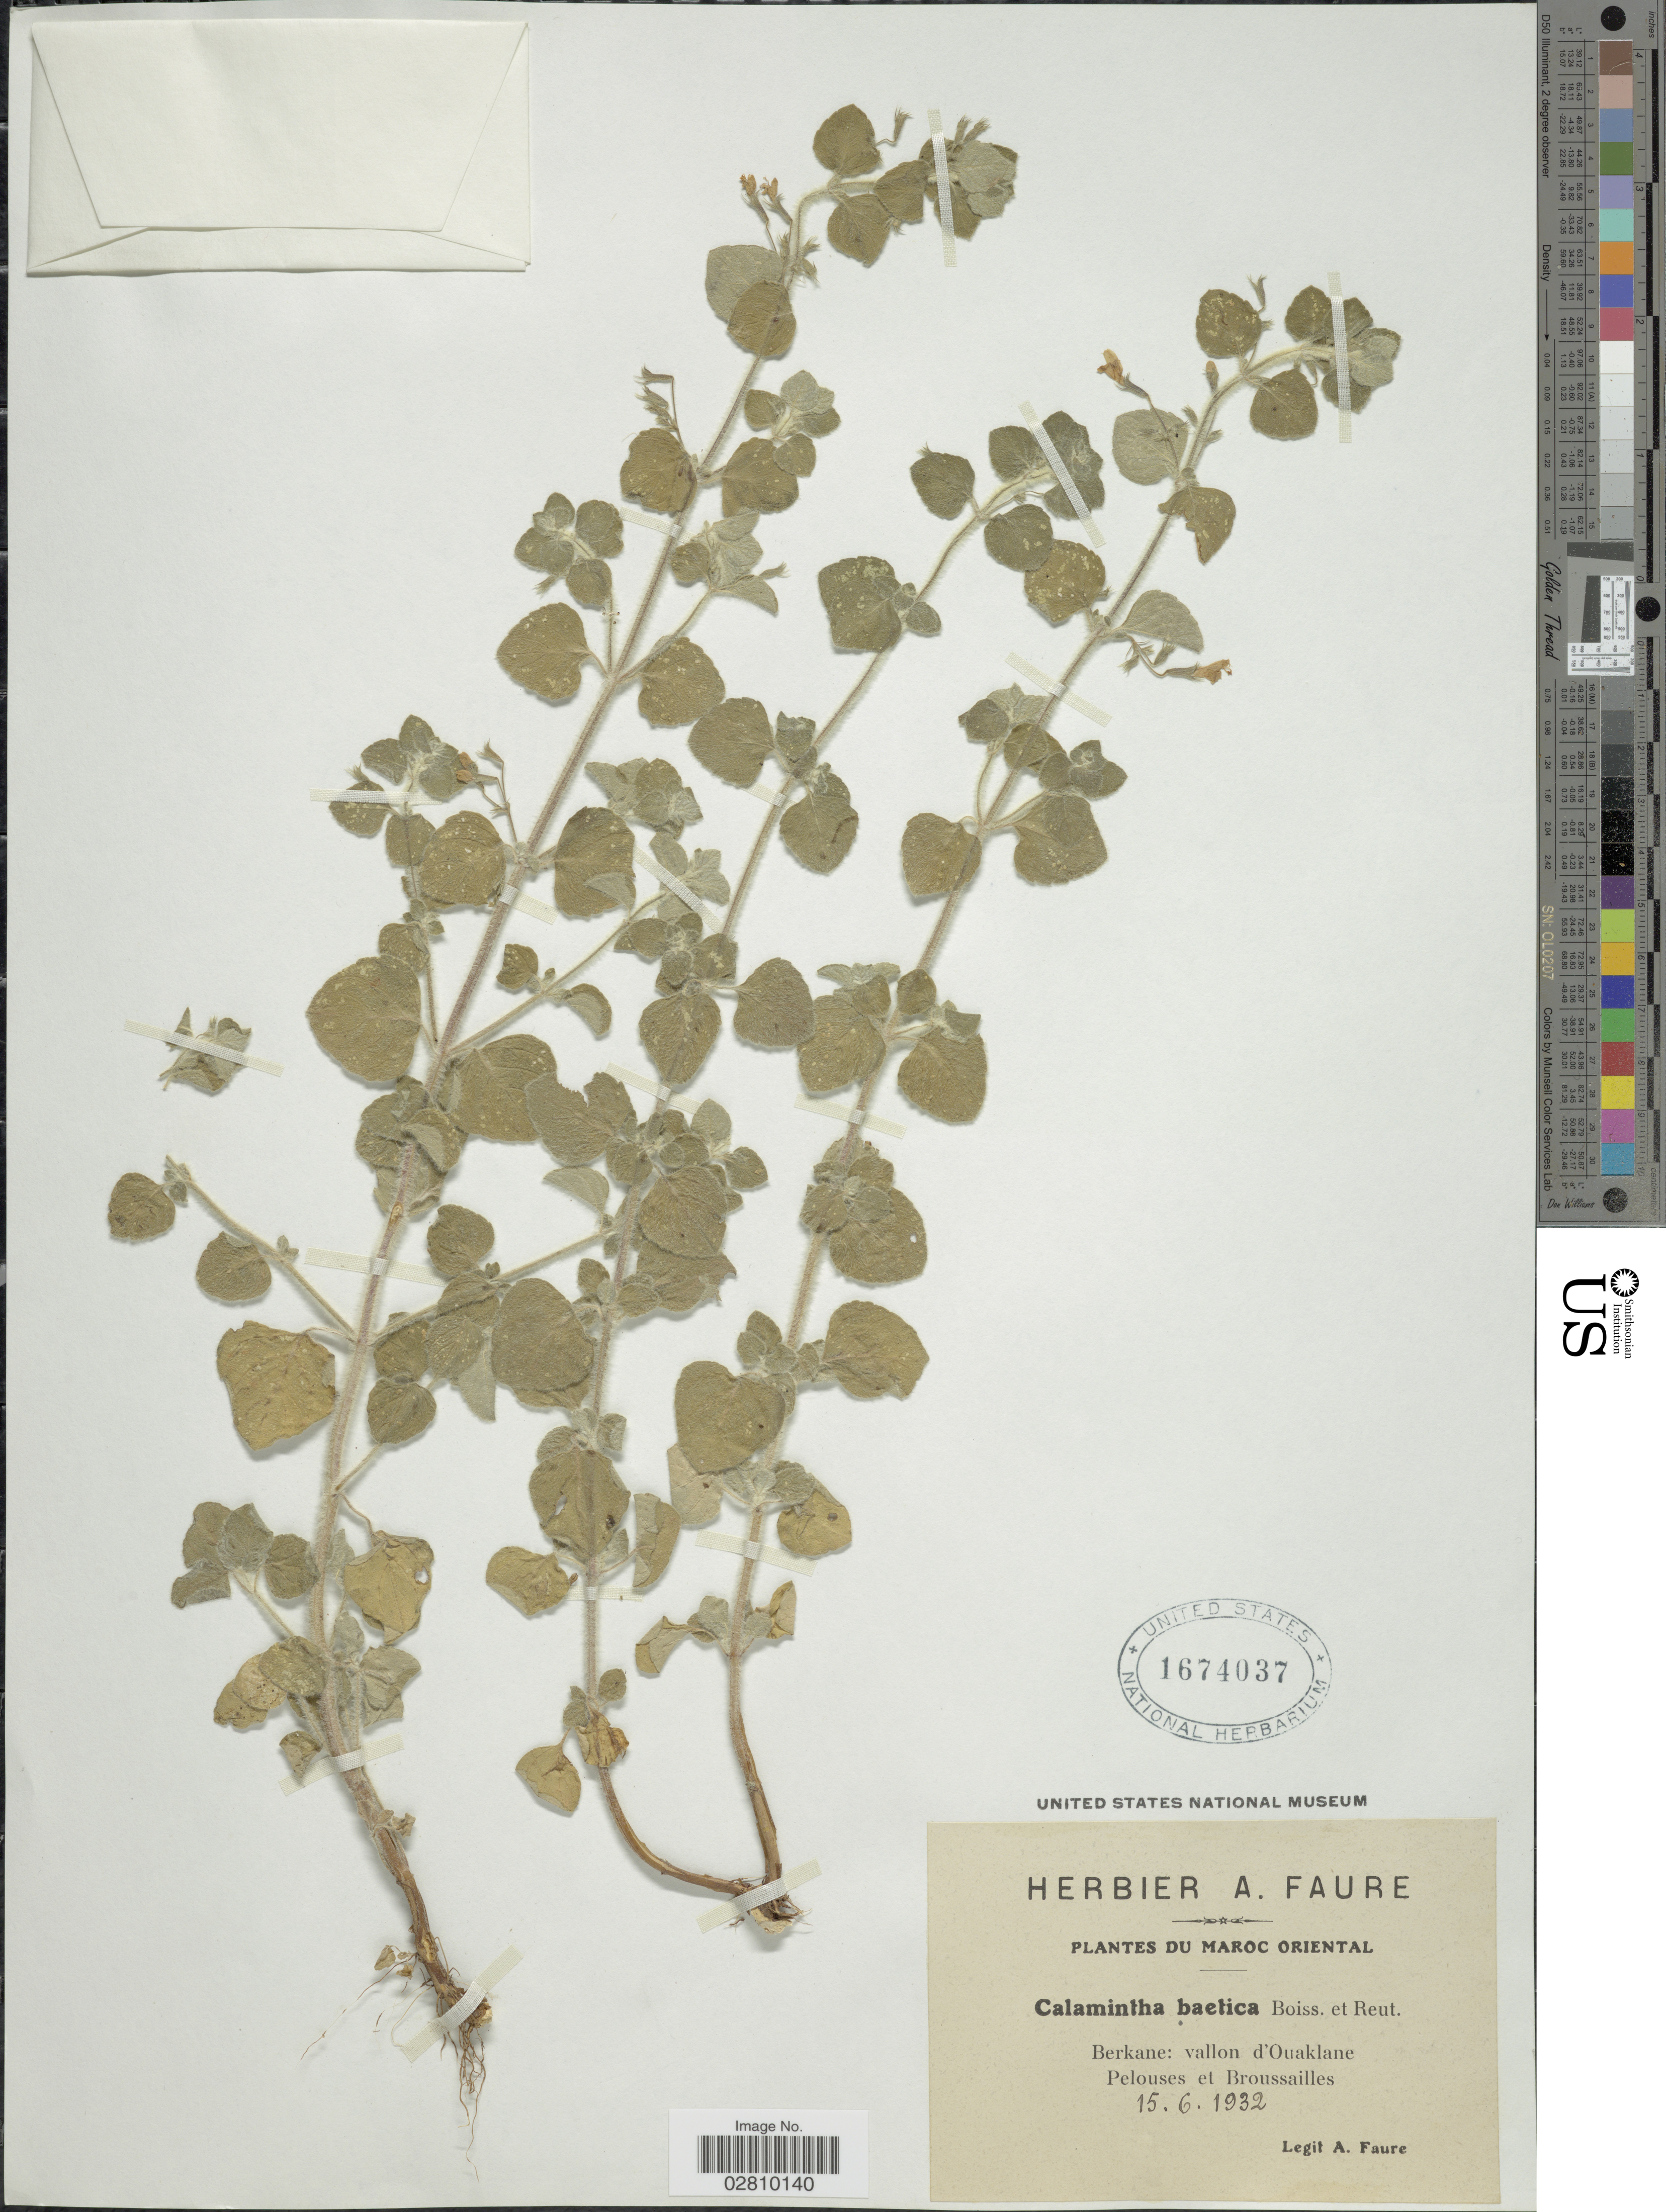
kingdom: Plantae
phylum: Tracheophyta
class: Magnoliopsida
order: Lamiales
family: Lamiaceae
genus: Calamintha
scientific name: Calamintha baetica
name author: Boiss. & Reut.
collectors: A. Faure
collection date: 1932-06-15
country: Morocco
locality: Maroc Oriental. Berkane: vallon d'Ouaklane. Pelouses et Broussailles.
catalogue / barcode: US 1674037